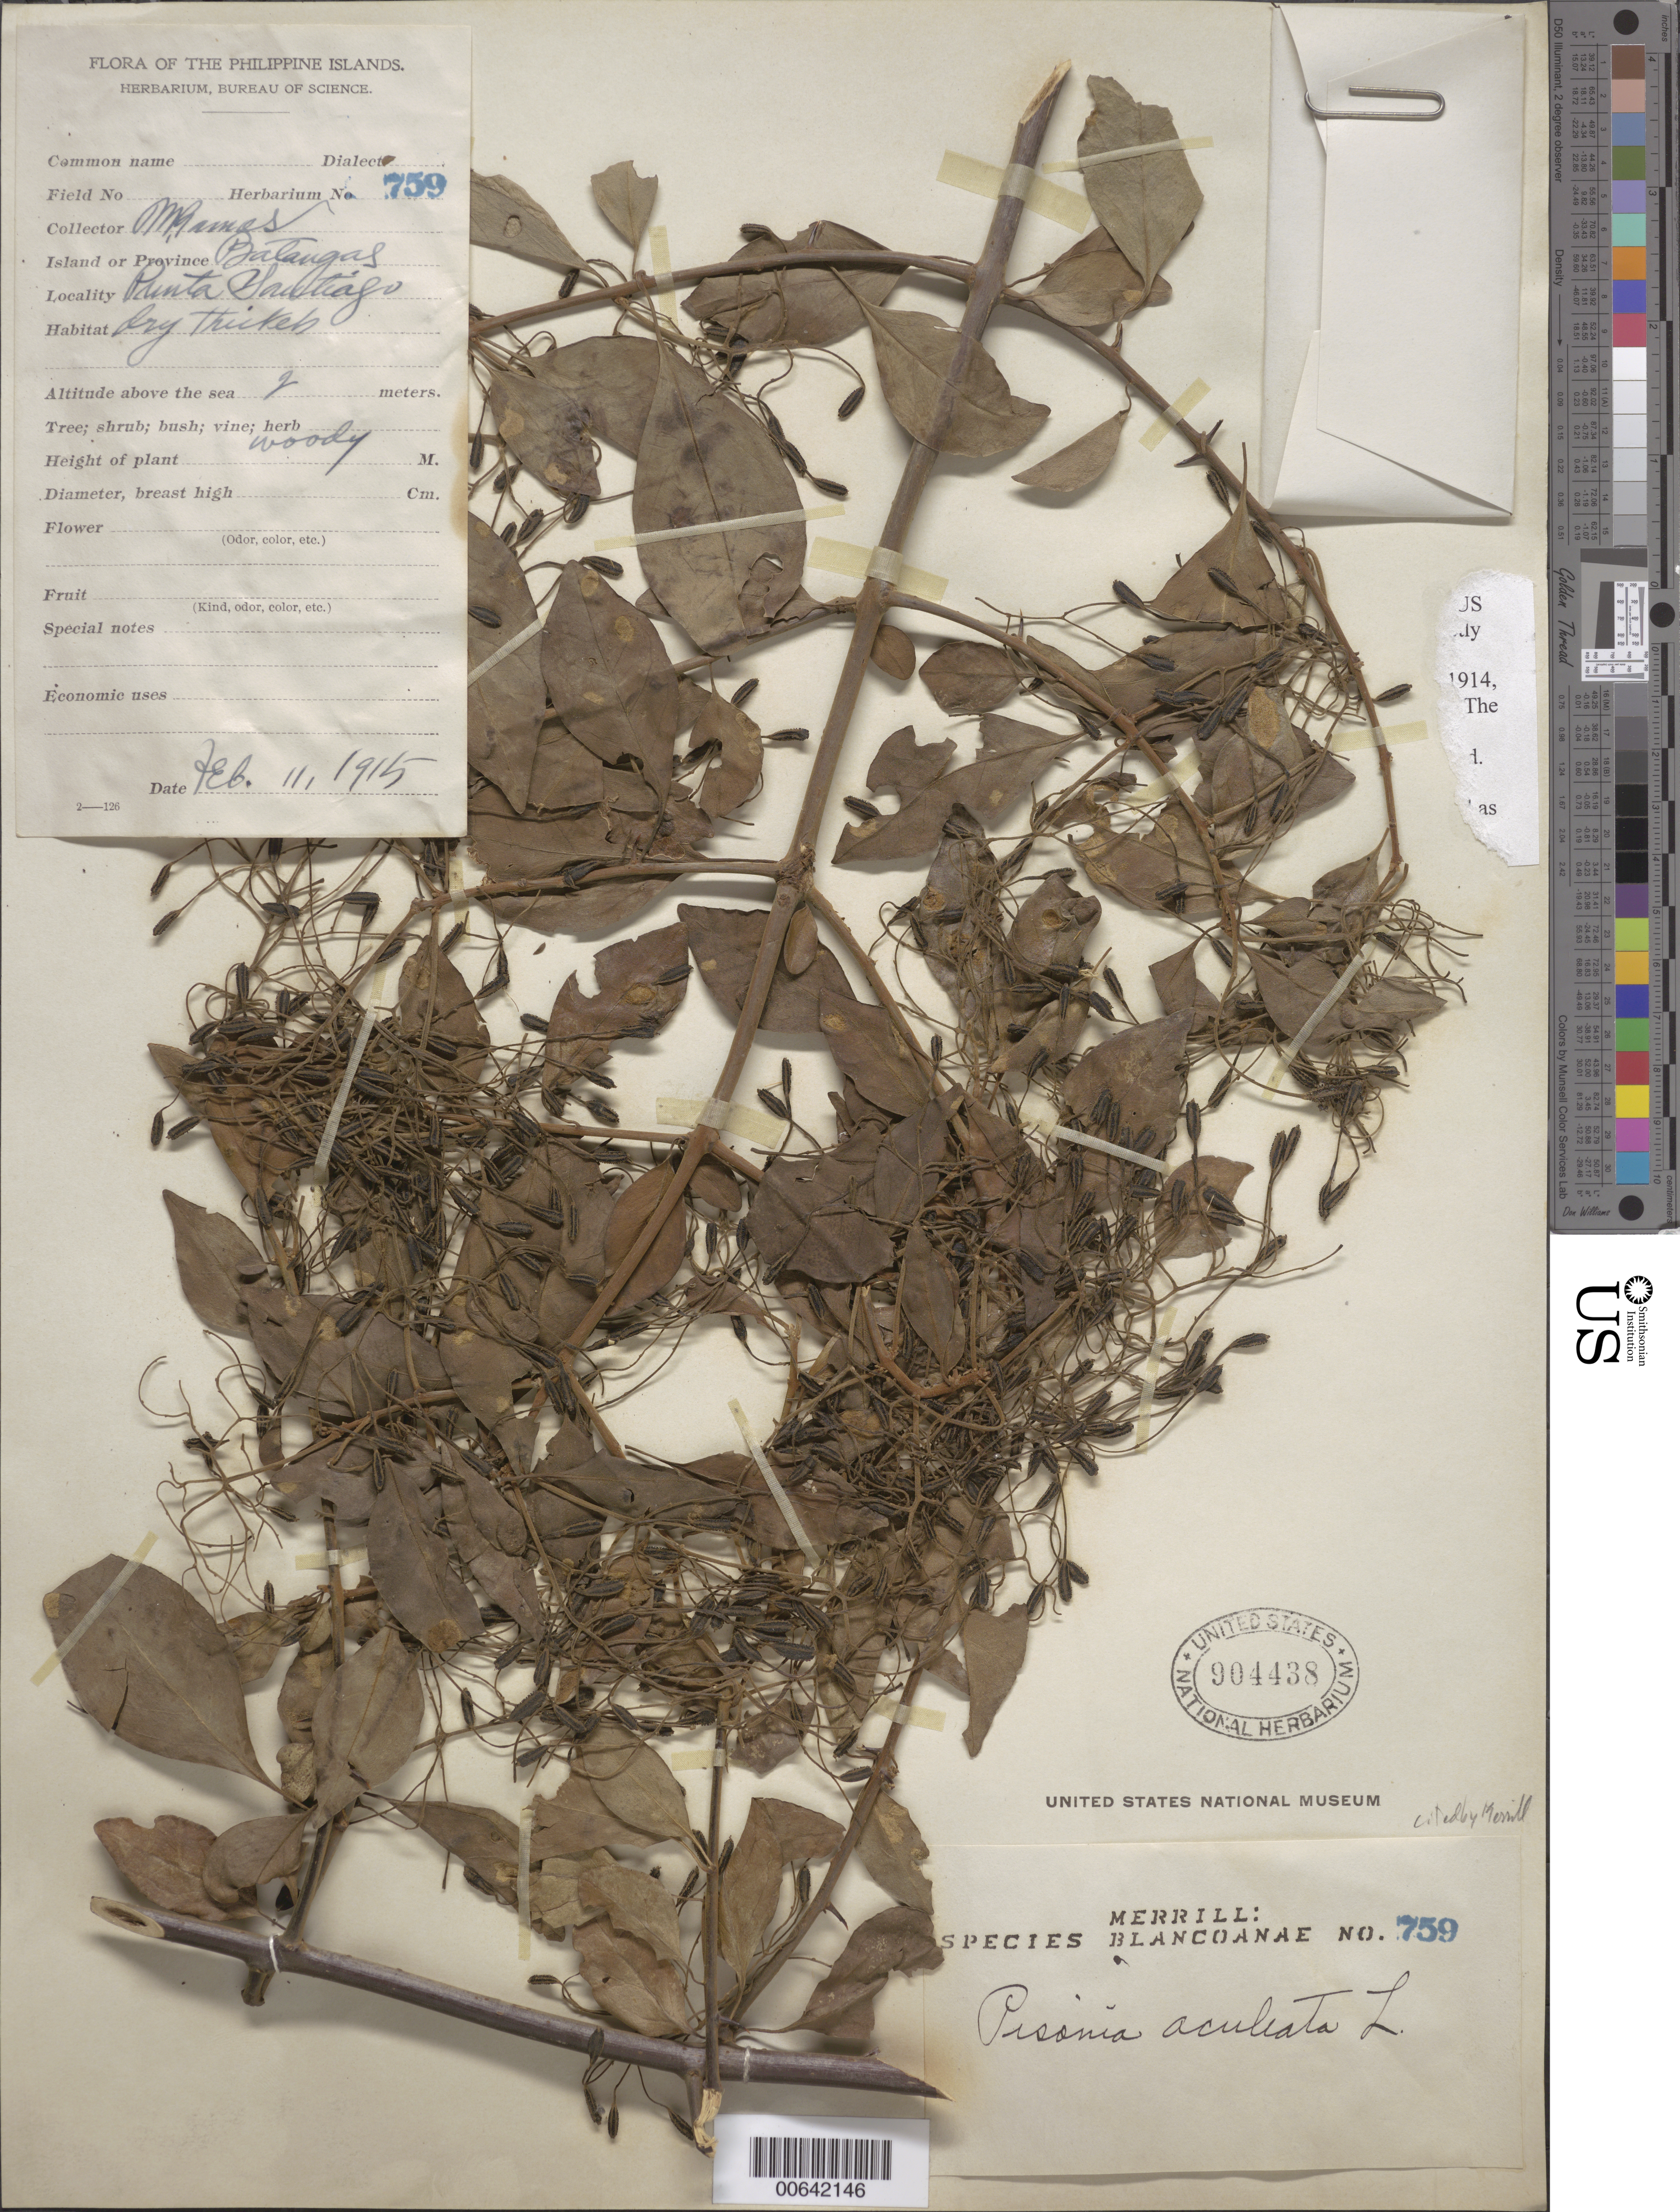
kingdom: Plantae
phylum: Tracheophyta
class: Magnoliopsida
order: Caryophyllales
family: Nyctaginaceae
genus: Pisonia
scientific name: Pisonia aculeata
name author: L.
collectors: M. Ramos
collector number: Sp. Blancoan. 0759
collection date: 1914-01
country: Philippines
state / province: Calabarzon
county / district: Batangas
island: Luzon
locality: Punta Santiago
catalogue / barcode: US 904438